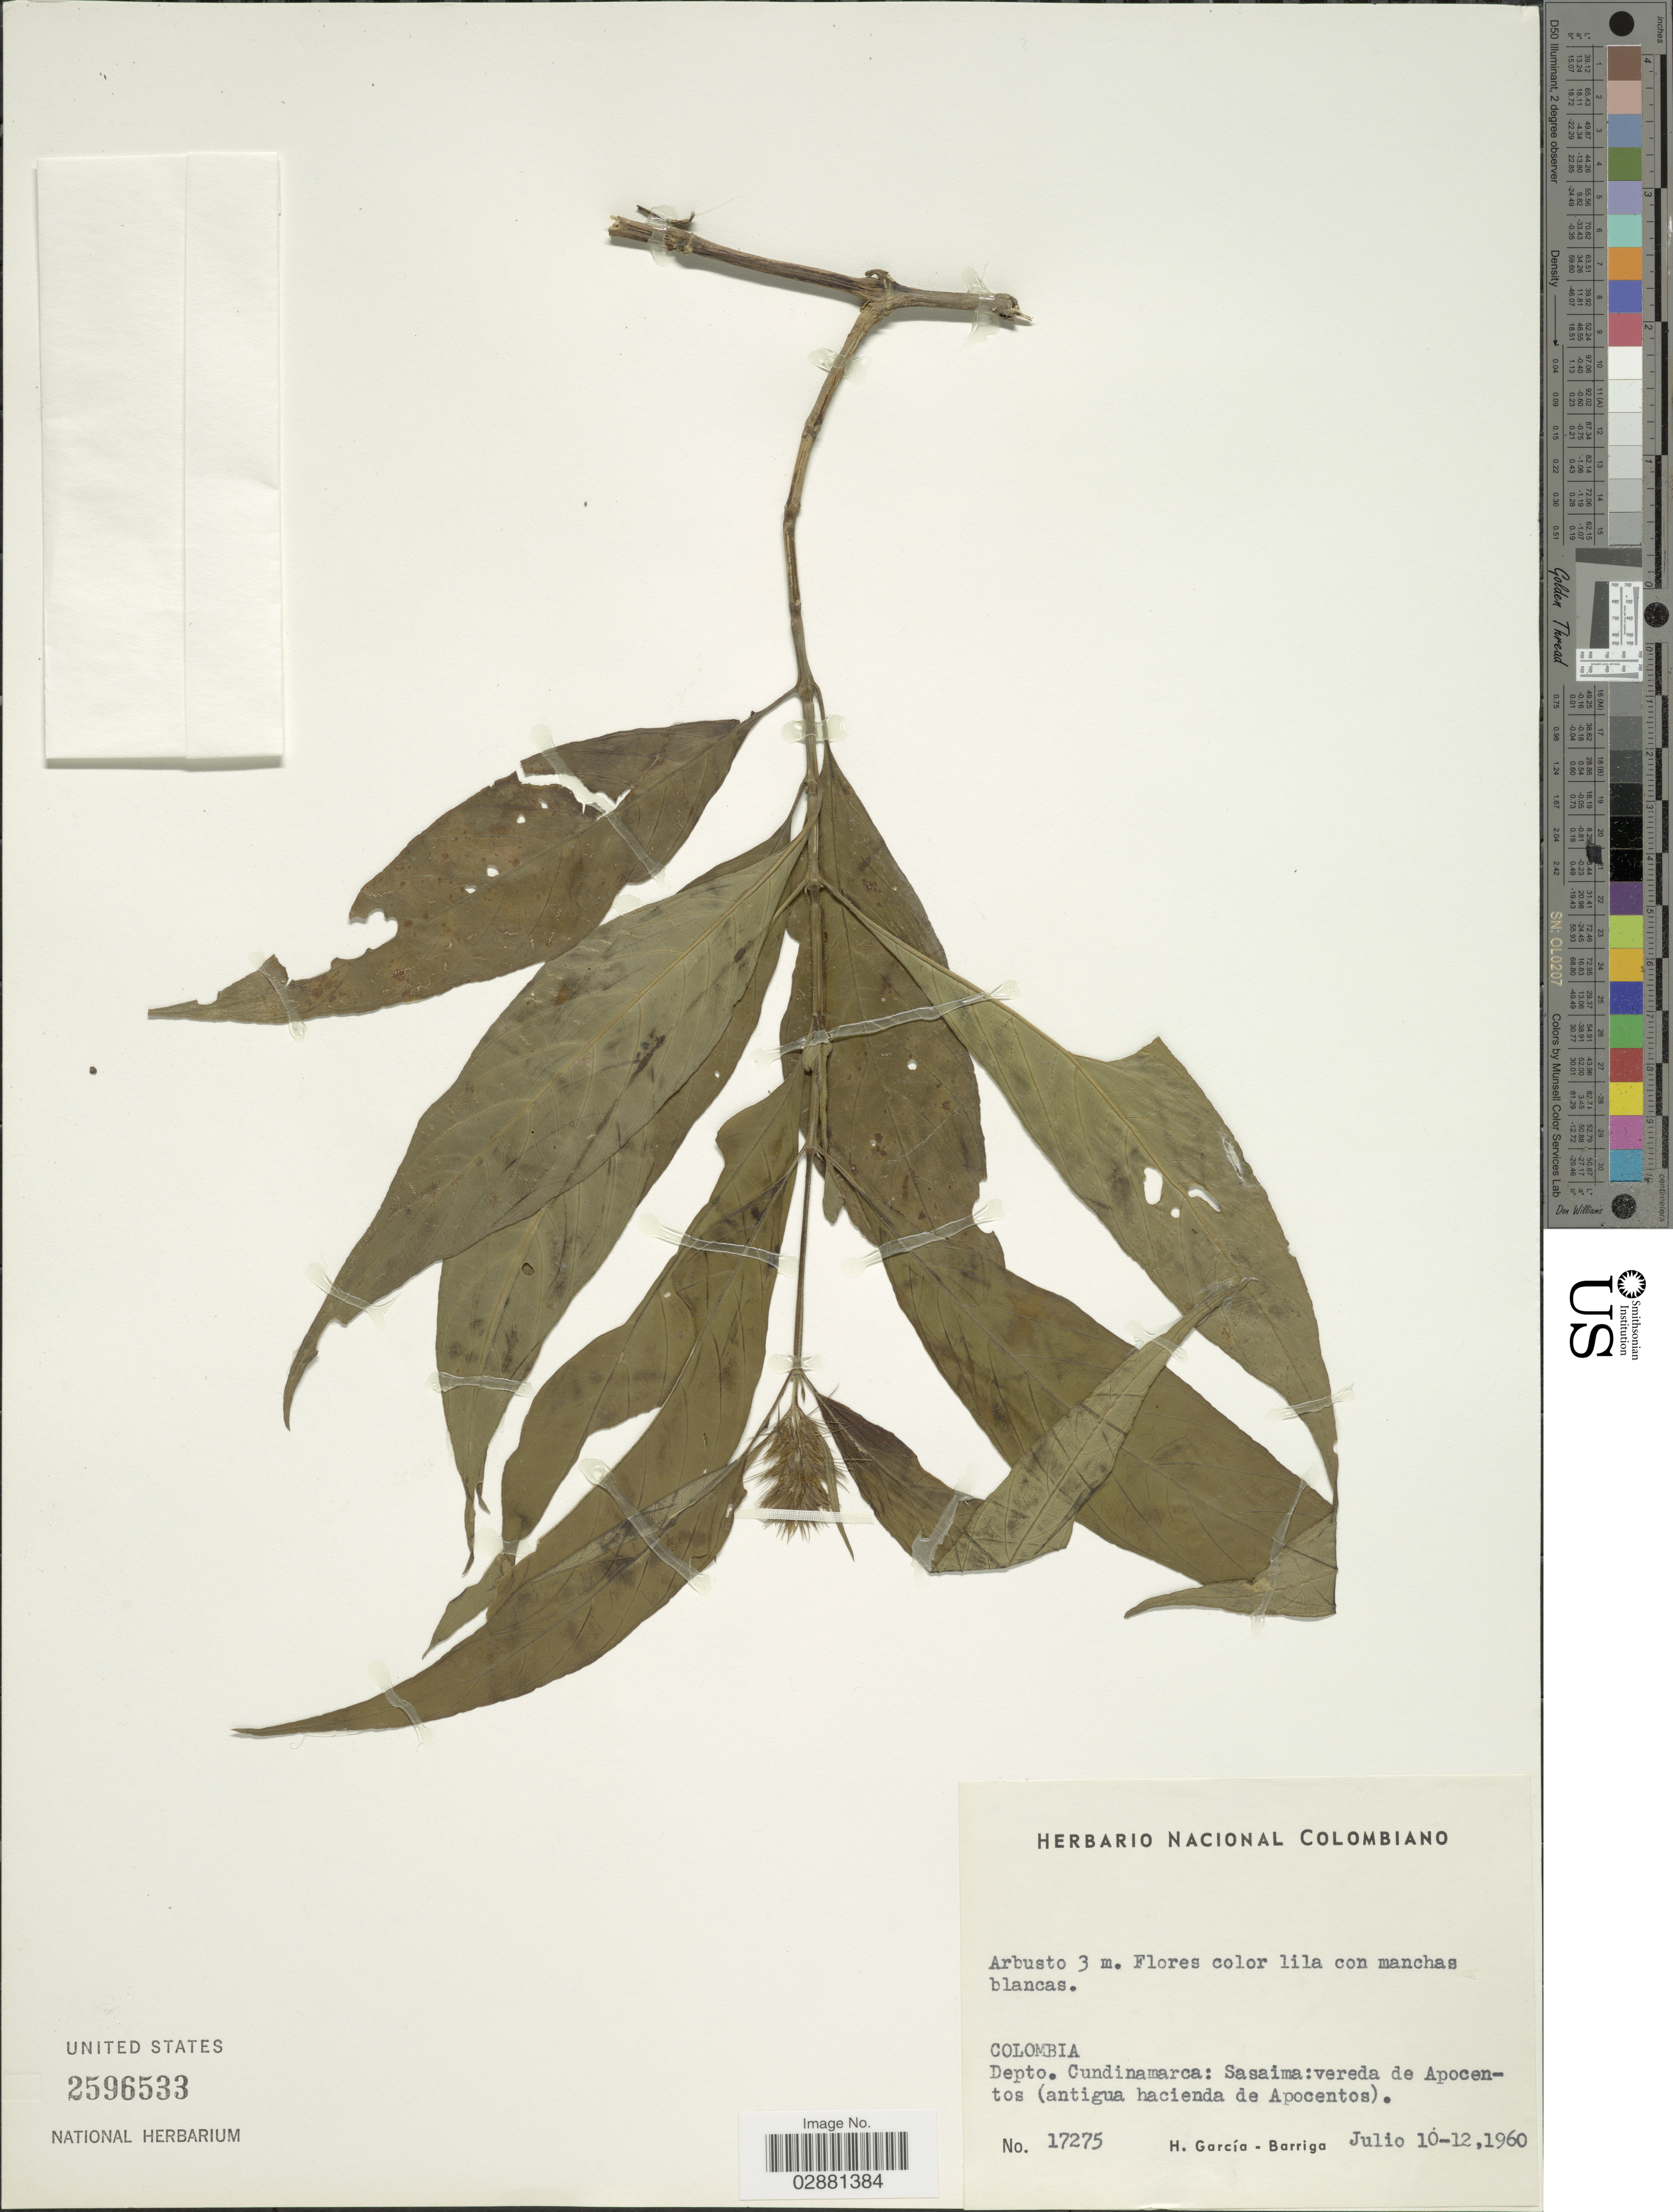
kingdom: Plantae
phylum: Tracheophyta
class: Magnoliopsida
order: Lamiales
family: Acanthaceae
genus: Justicia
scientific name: Justicia sp.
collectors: H. García Barriga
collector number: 17275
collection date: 1960-07-10/1960-07-12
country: Colombia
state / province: Cundinamarca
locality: Depto. Cundinamarca: Sasaima: vereda de Apocentos (antigua hacienda de Apocentos).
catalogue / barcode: US 2596533